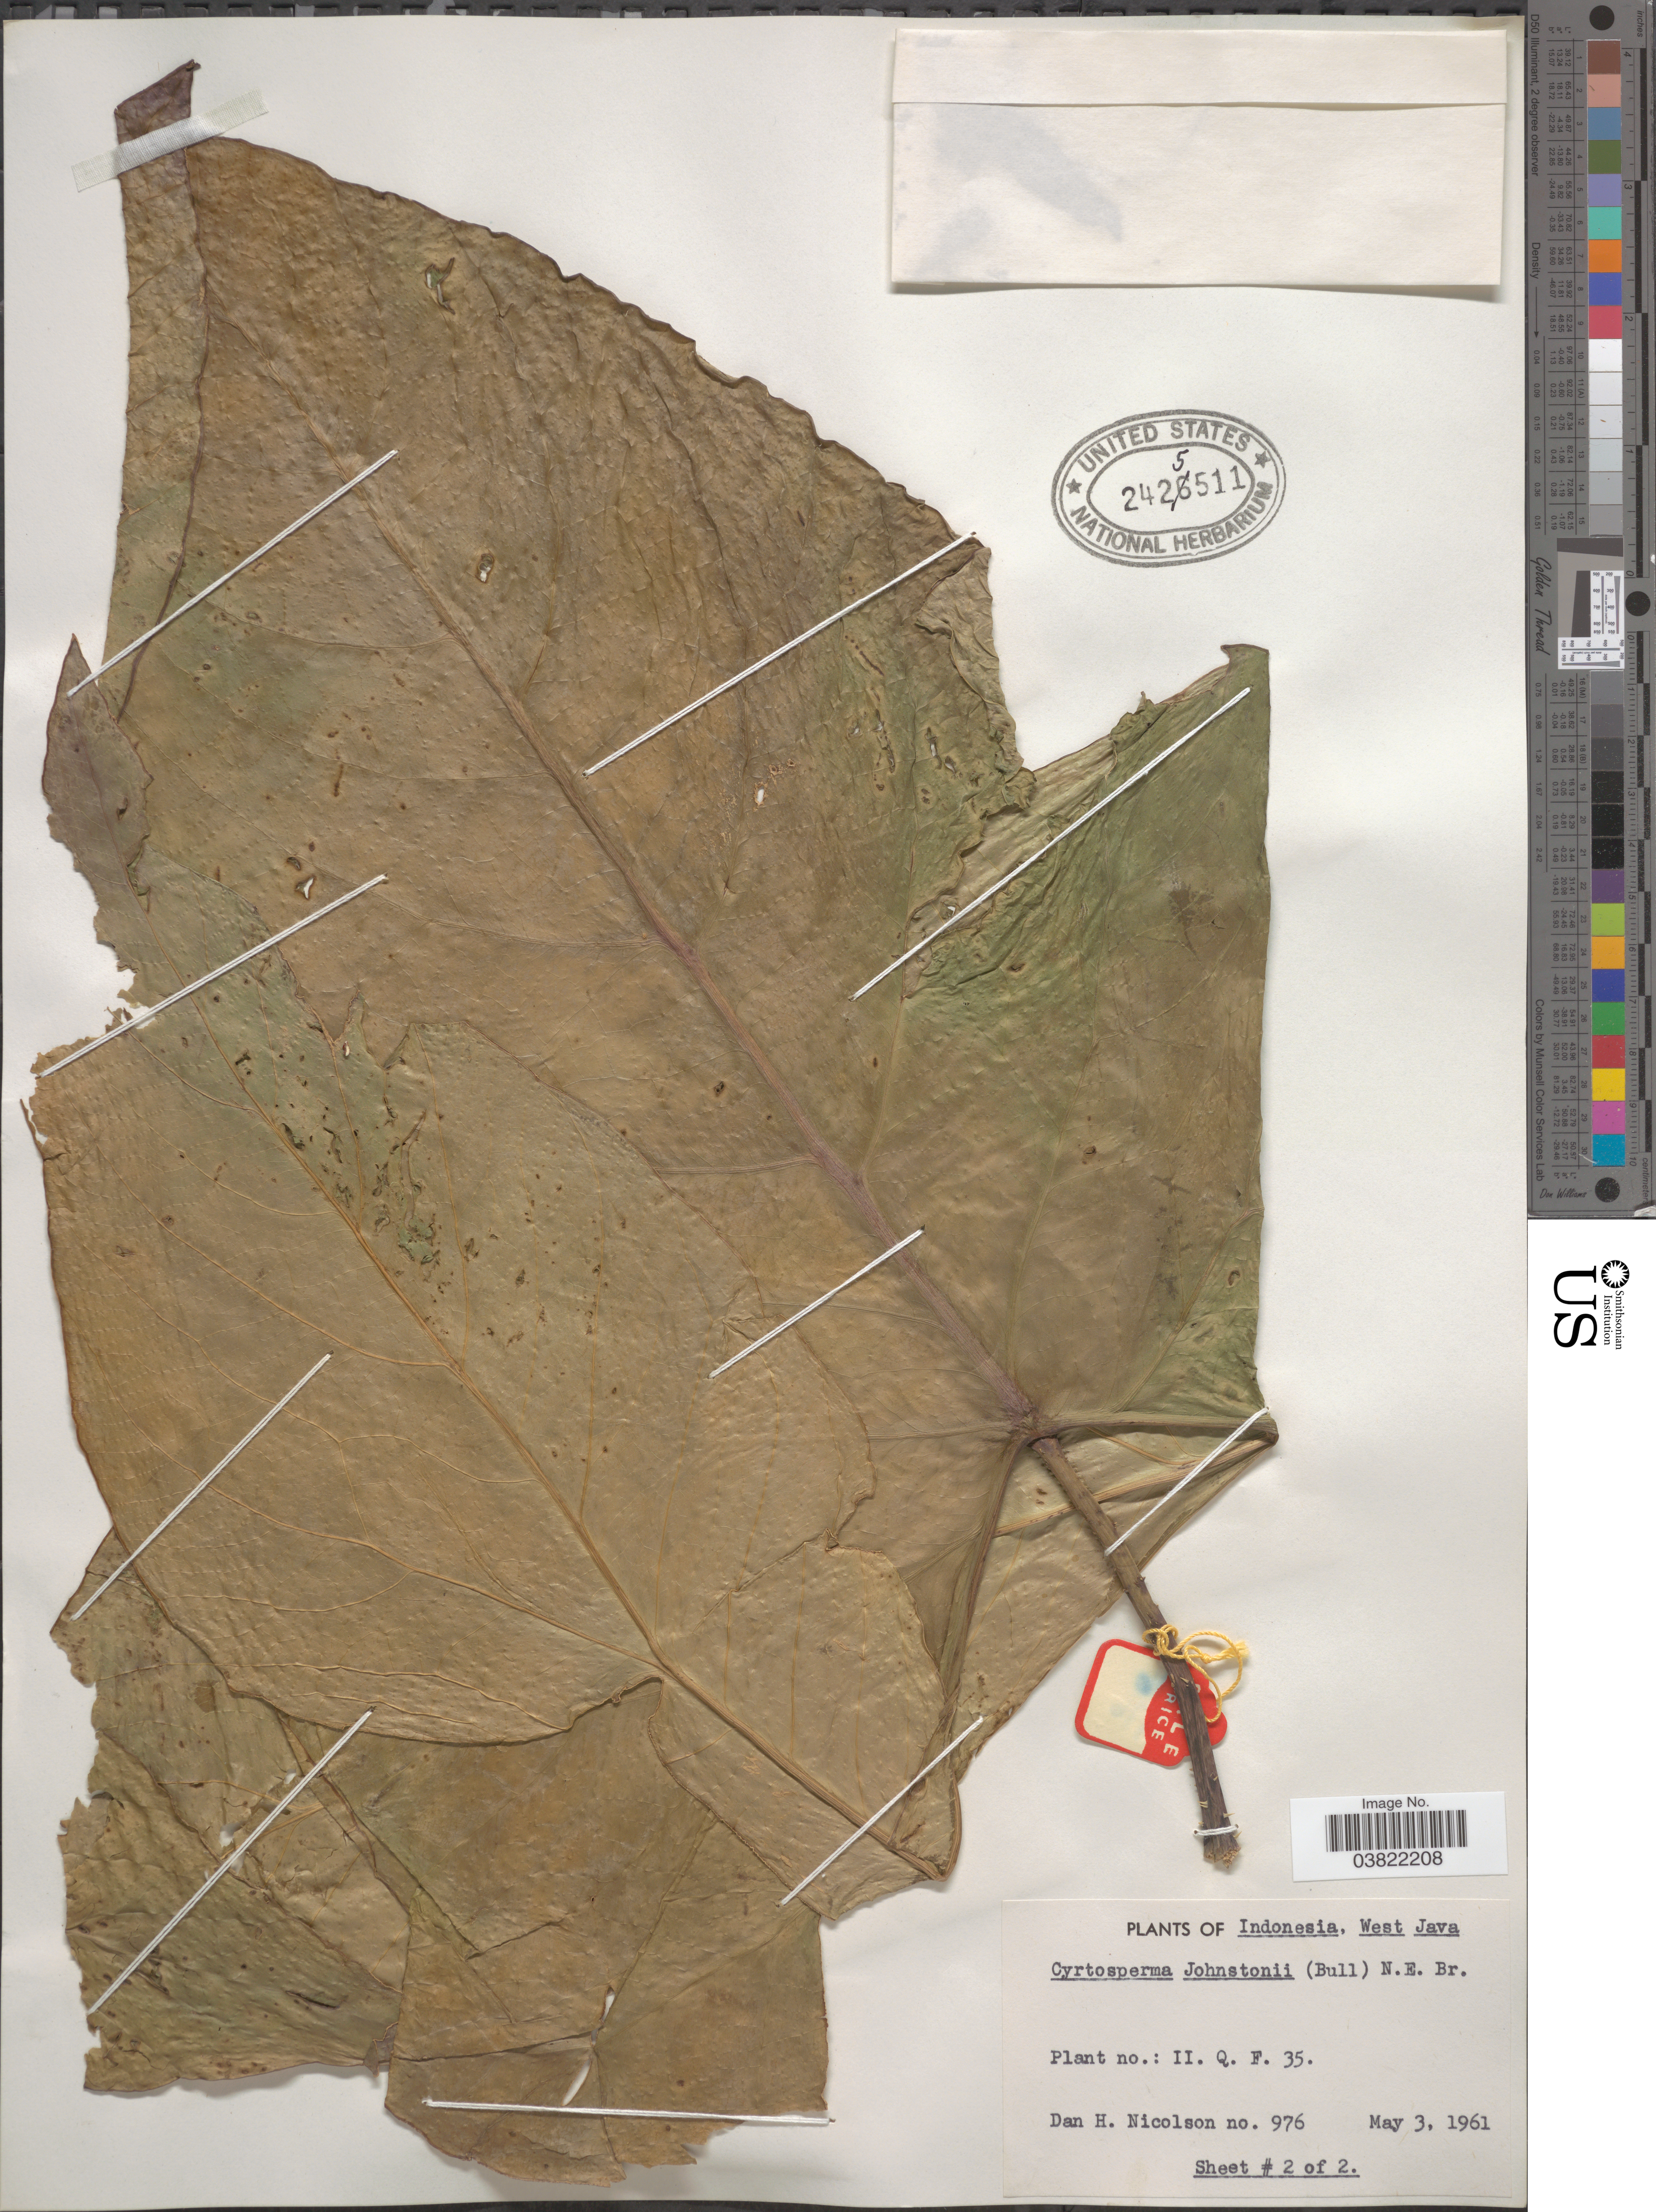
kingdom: Plantae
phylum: Tracheophyta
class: Liliopsida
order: Alismatales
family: Araceae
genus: Cyrtosperma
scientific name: Cyrtosperma merkusii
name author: (Hassk.) Schott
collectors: D. H. Nicolson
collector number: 976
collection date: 1961-05-03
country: Indonesia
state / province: Java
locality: West Java. Q. F. 35.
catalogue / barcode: US 2425511